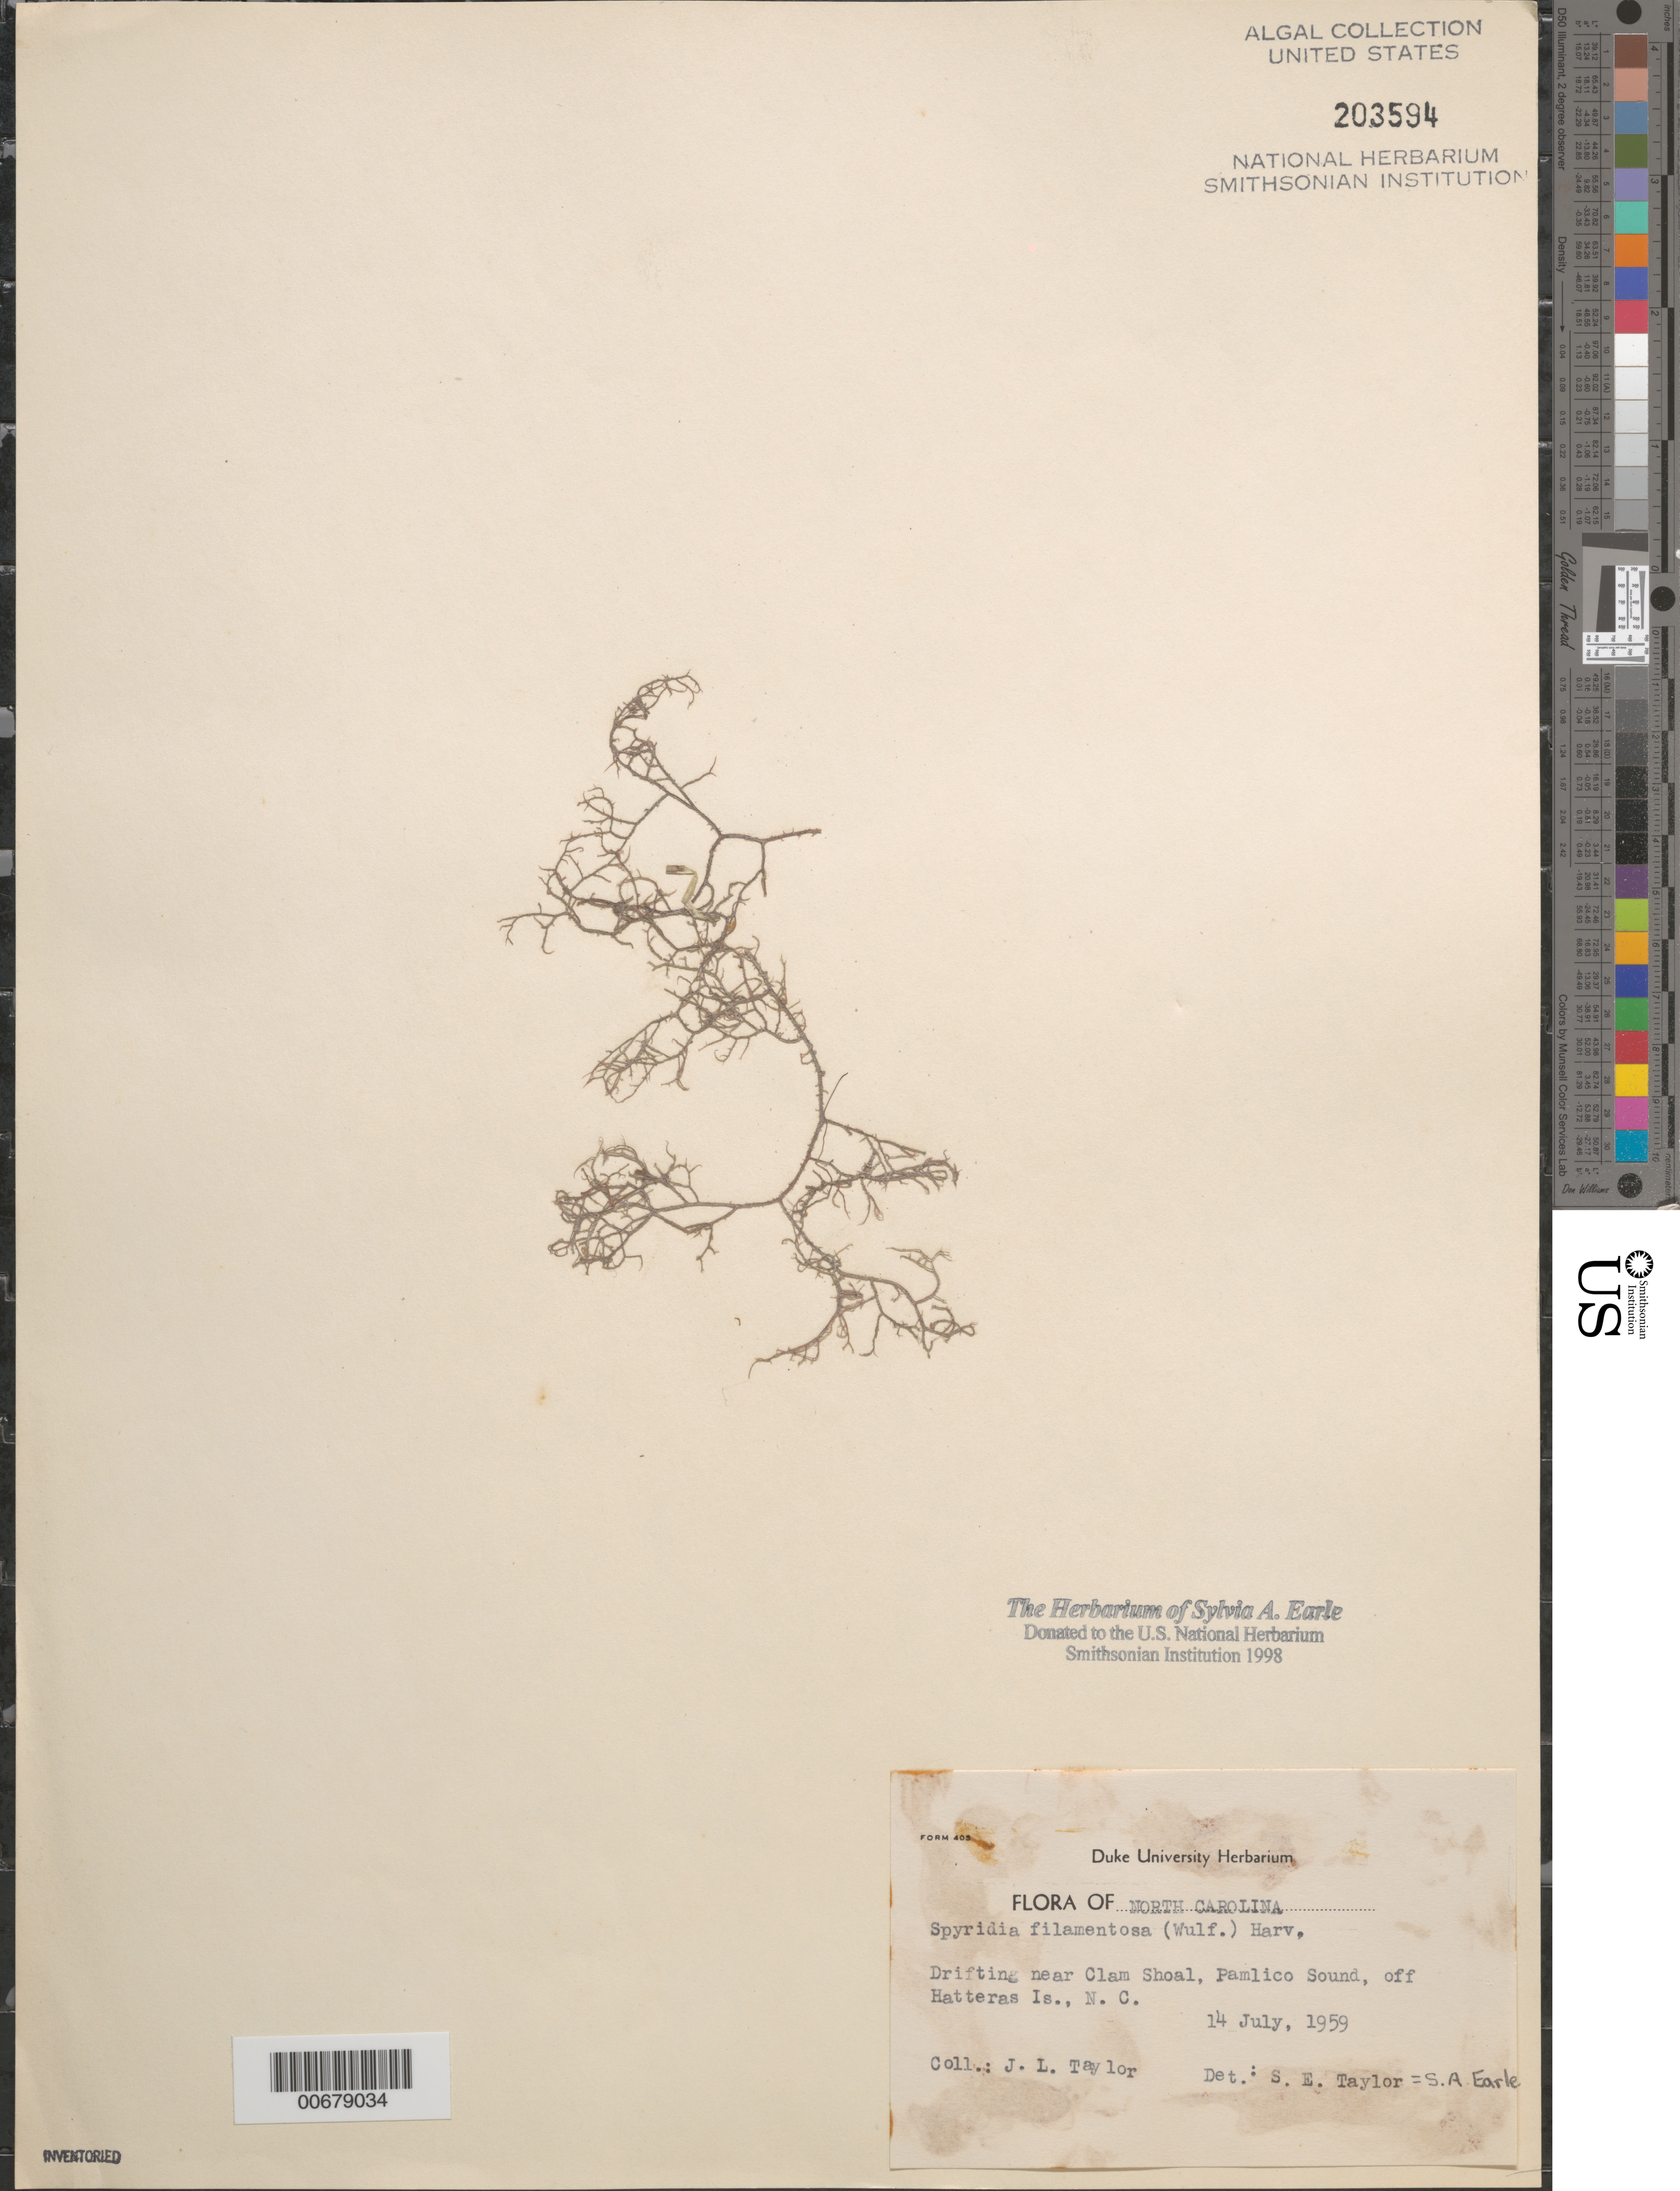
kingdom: Plantae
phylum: Rhodophyta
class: Florideophyceae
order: Ceramiales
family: Spyridiaceae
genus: Spyridia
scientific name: Spyridia filamentosa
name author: (Wulfen) Harv.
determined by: Earle, S. A.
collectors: J. L. Taylor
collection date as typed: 14 Jul 1959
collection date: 1959-07-14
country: United States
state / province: North Carolina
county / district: Dare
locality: Pamlico Sound, off Hatteras Island, near Clam Shoal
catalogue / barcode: US 203594